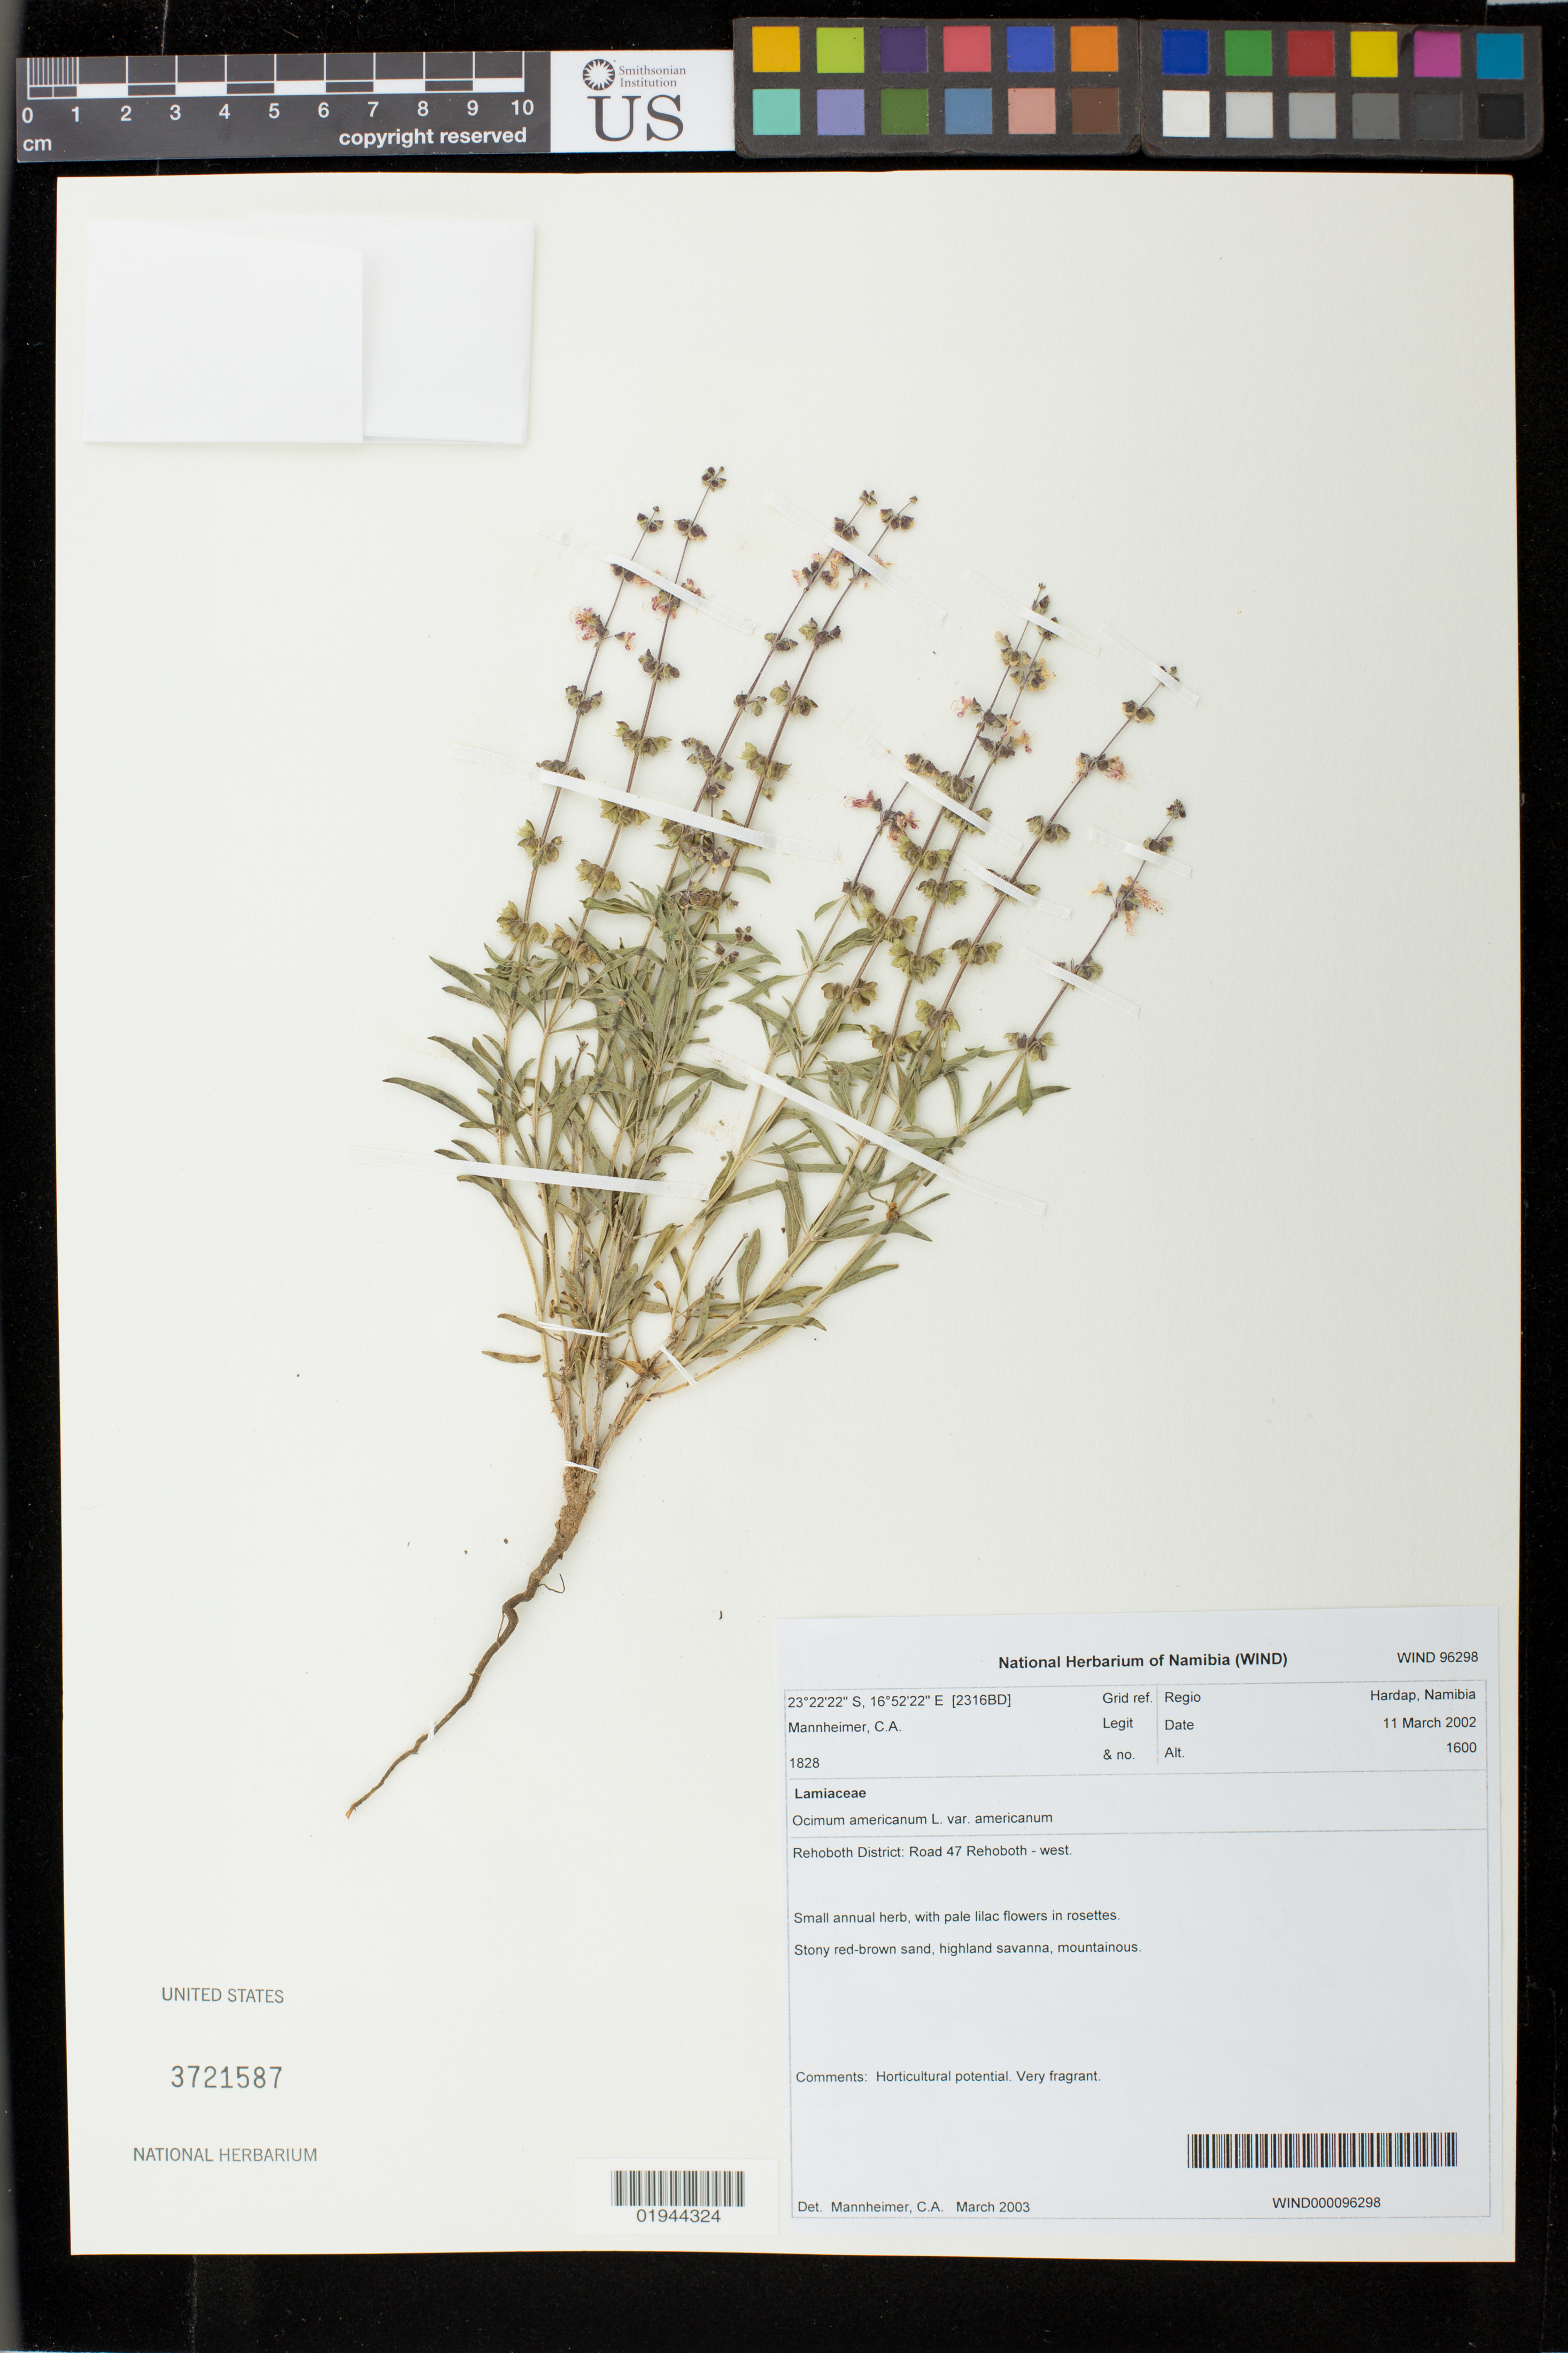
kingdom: Plantae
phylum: Tracheophyta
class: Magnoliopsida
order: Lamiales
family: Lamiaceae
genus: Ocimum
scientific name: Ocimum americanum var. americanum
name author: L.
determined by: Mannheimer, C. A.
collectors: C. A. Mannheimer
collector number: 1828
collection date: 2002-03-11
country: Namibia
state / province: Hardap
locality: Rehoboth District: Road 47. Rehoboth - west.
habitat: Stony red-brown sand, highland savanna, mountainous.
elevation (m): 1600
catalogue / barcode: US 3721587